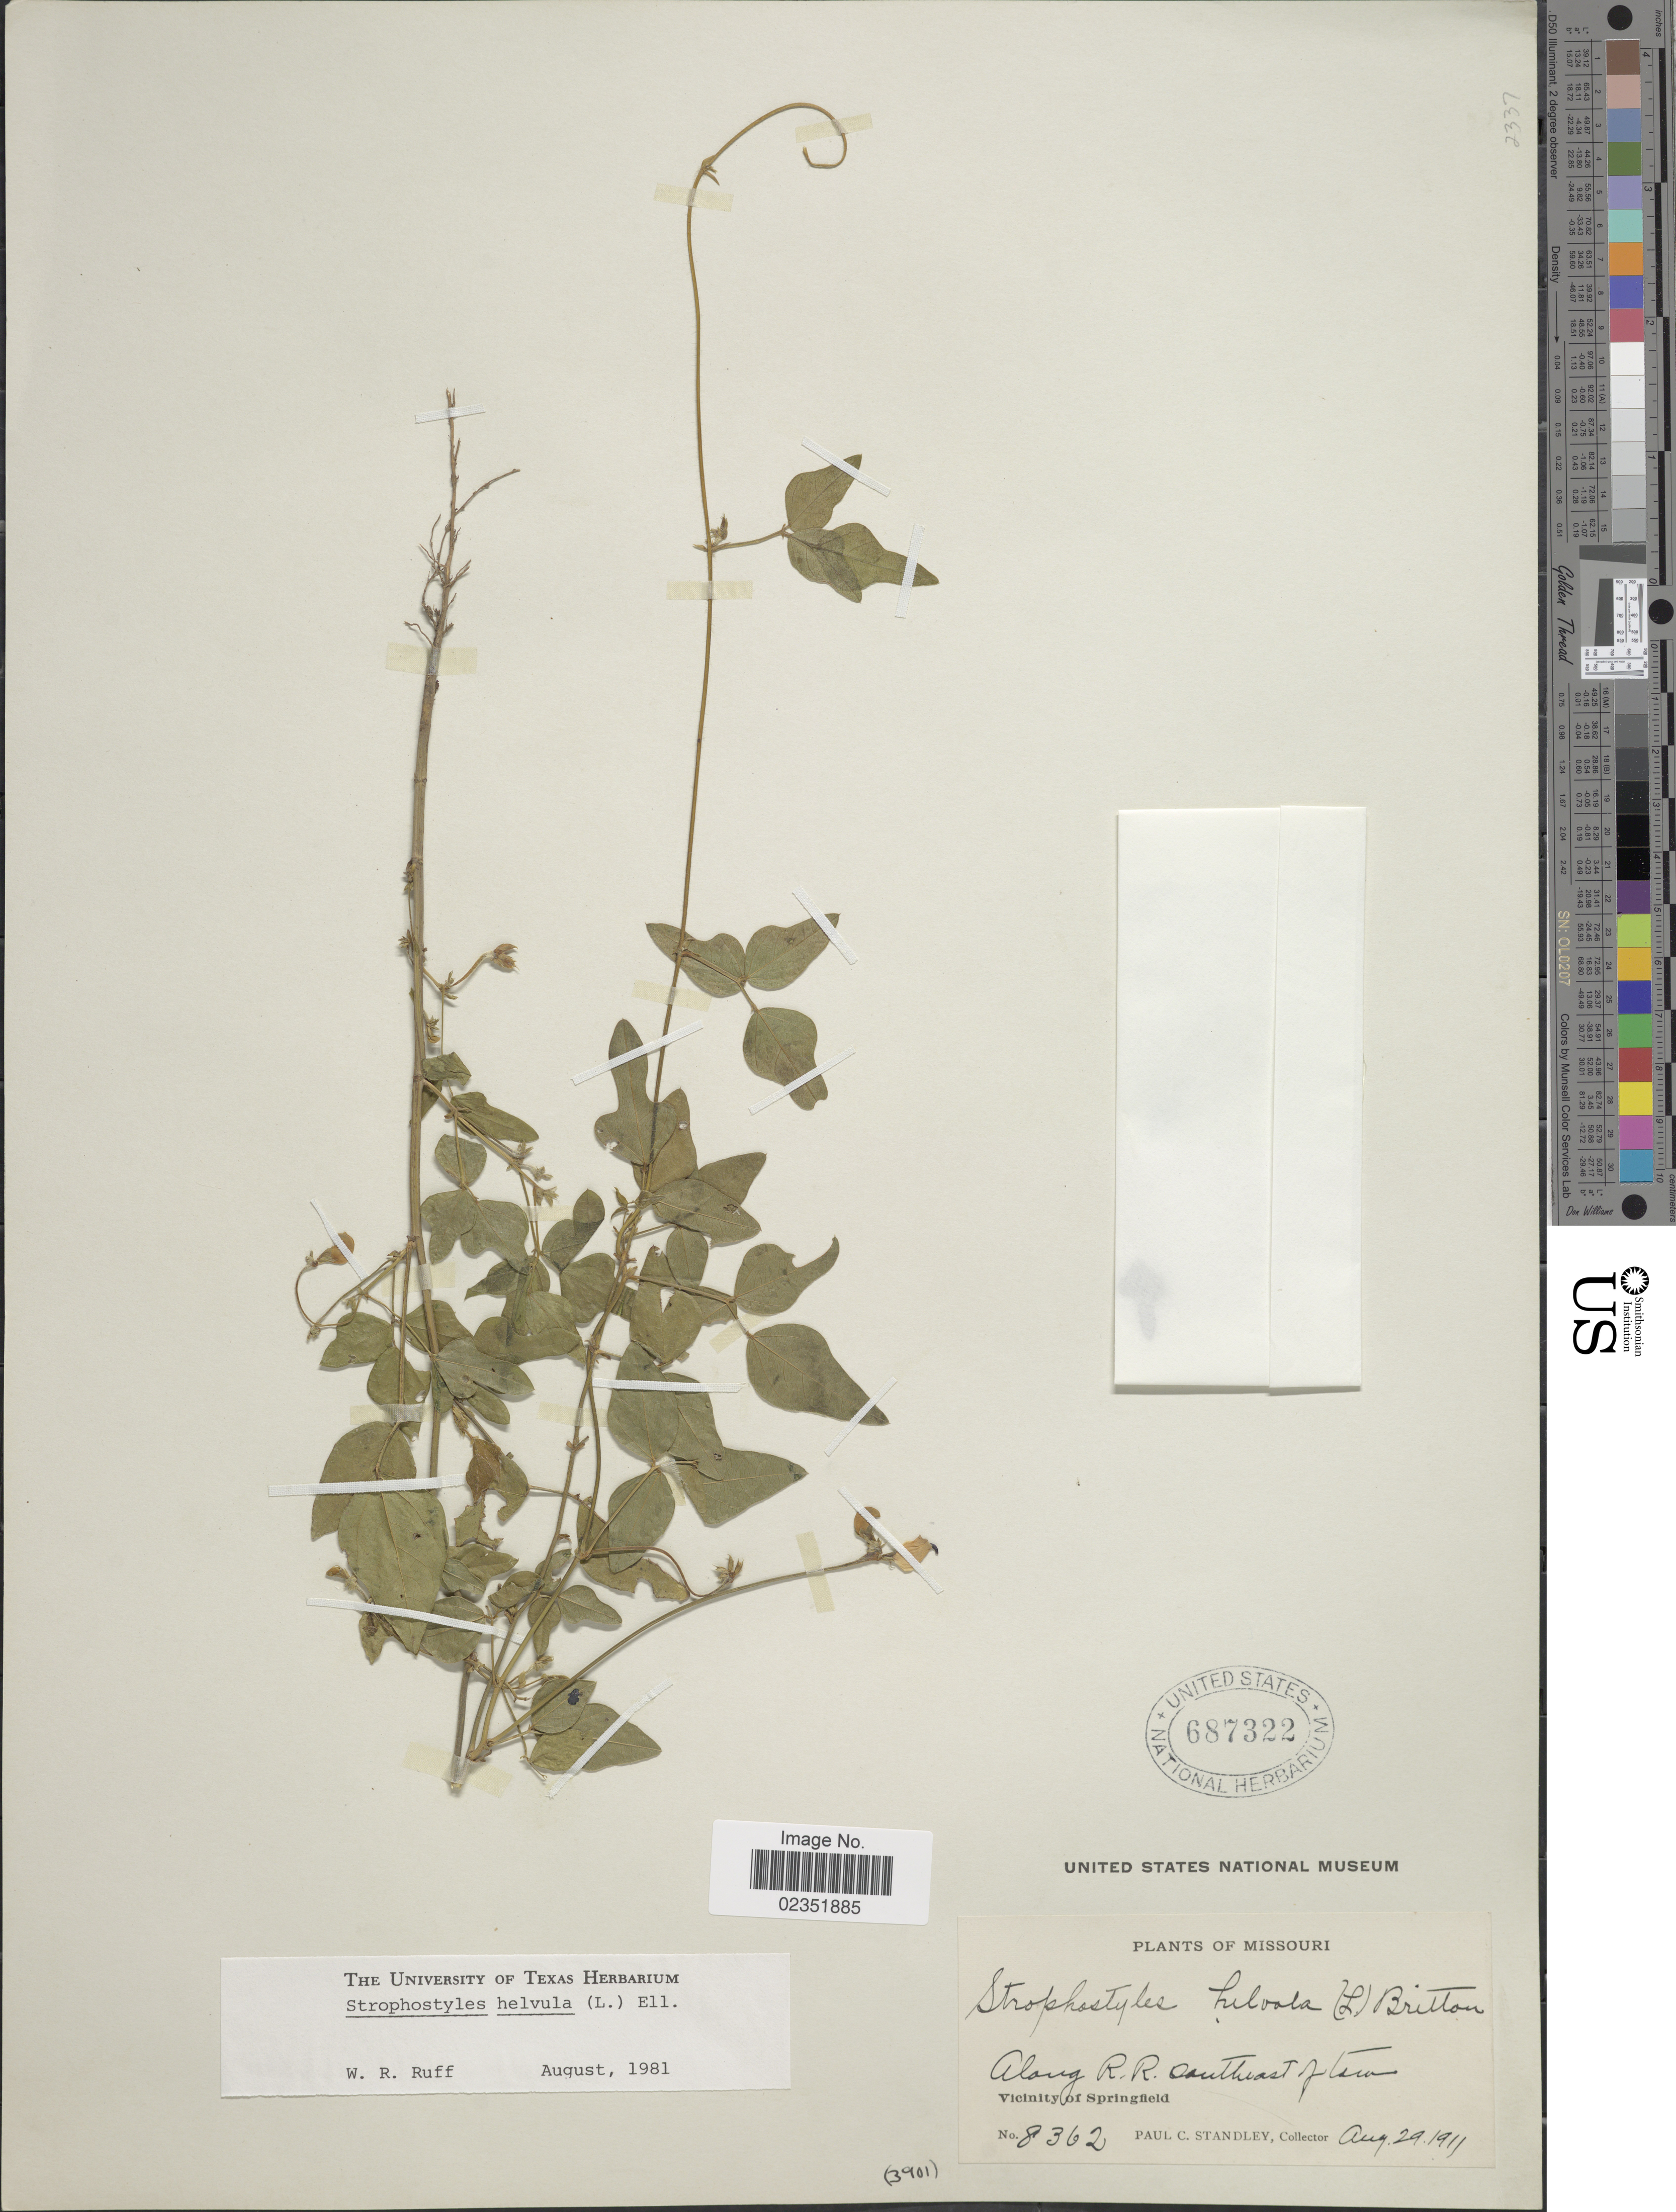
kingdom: Plantae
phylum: Tracheophyta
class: Magnoliopsida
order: Fabales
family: Fabaceae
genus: Strophostyles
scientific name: Strophostyles helvola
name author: (L.) Elliott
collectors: P. C. Standley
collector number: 8362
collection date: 1911-08-29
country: United States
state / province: Missouri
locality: Along R. R. southeast of town. Vicinity of Springfield.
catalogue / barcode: US 687322